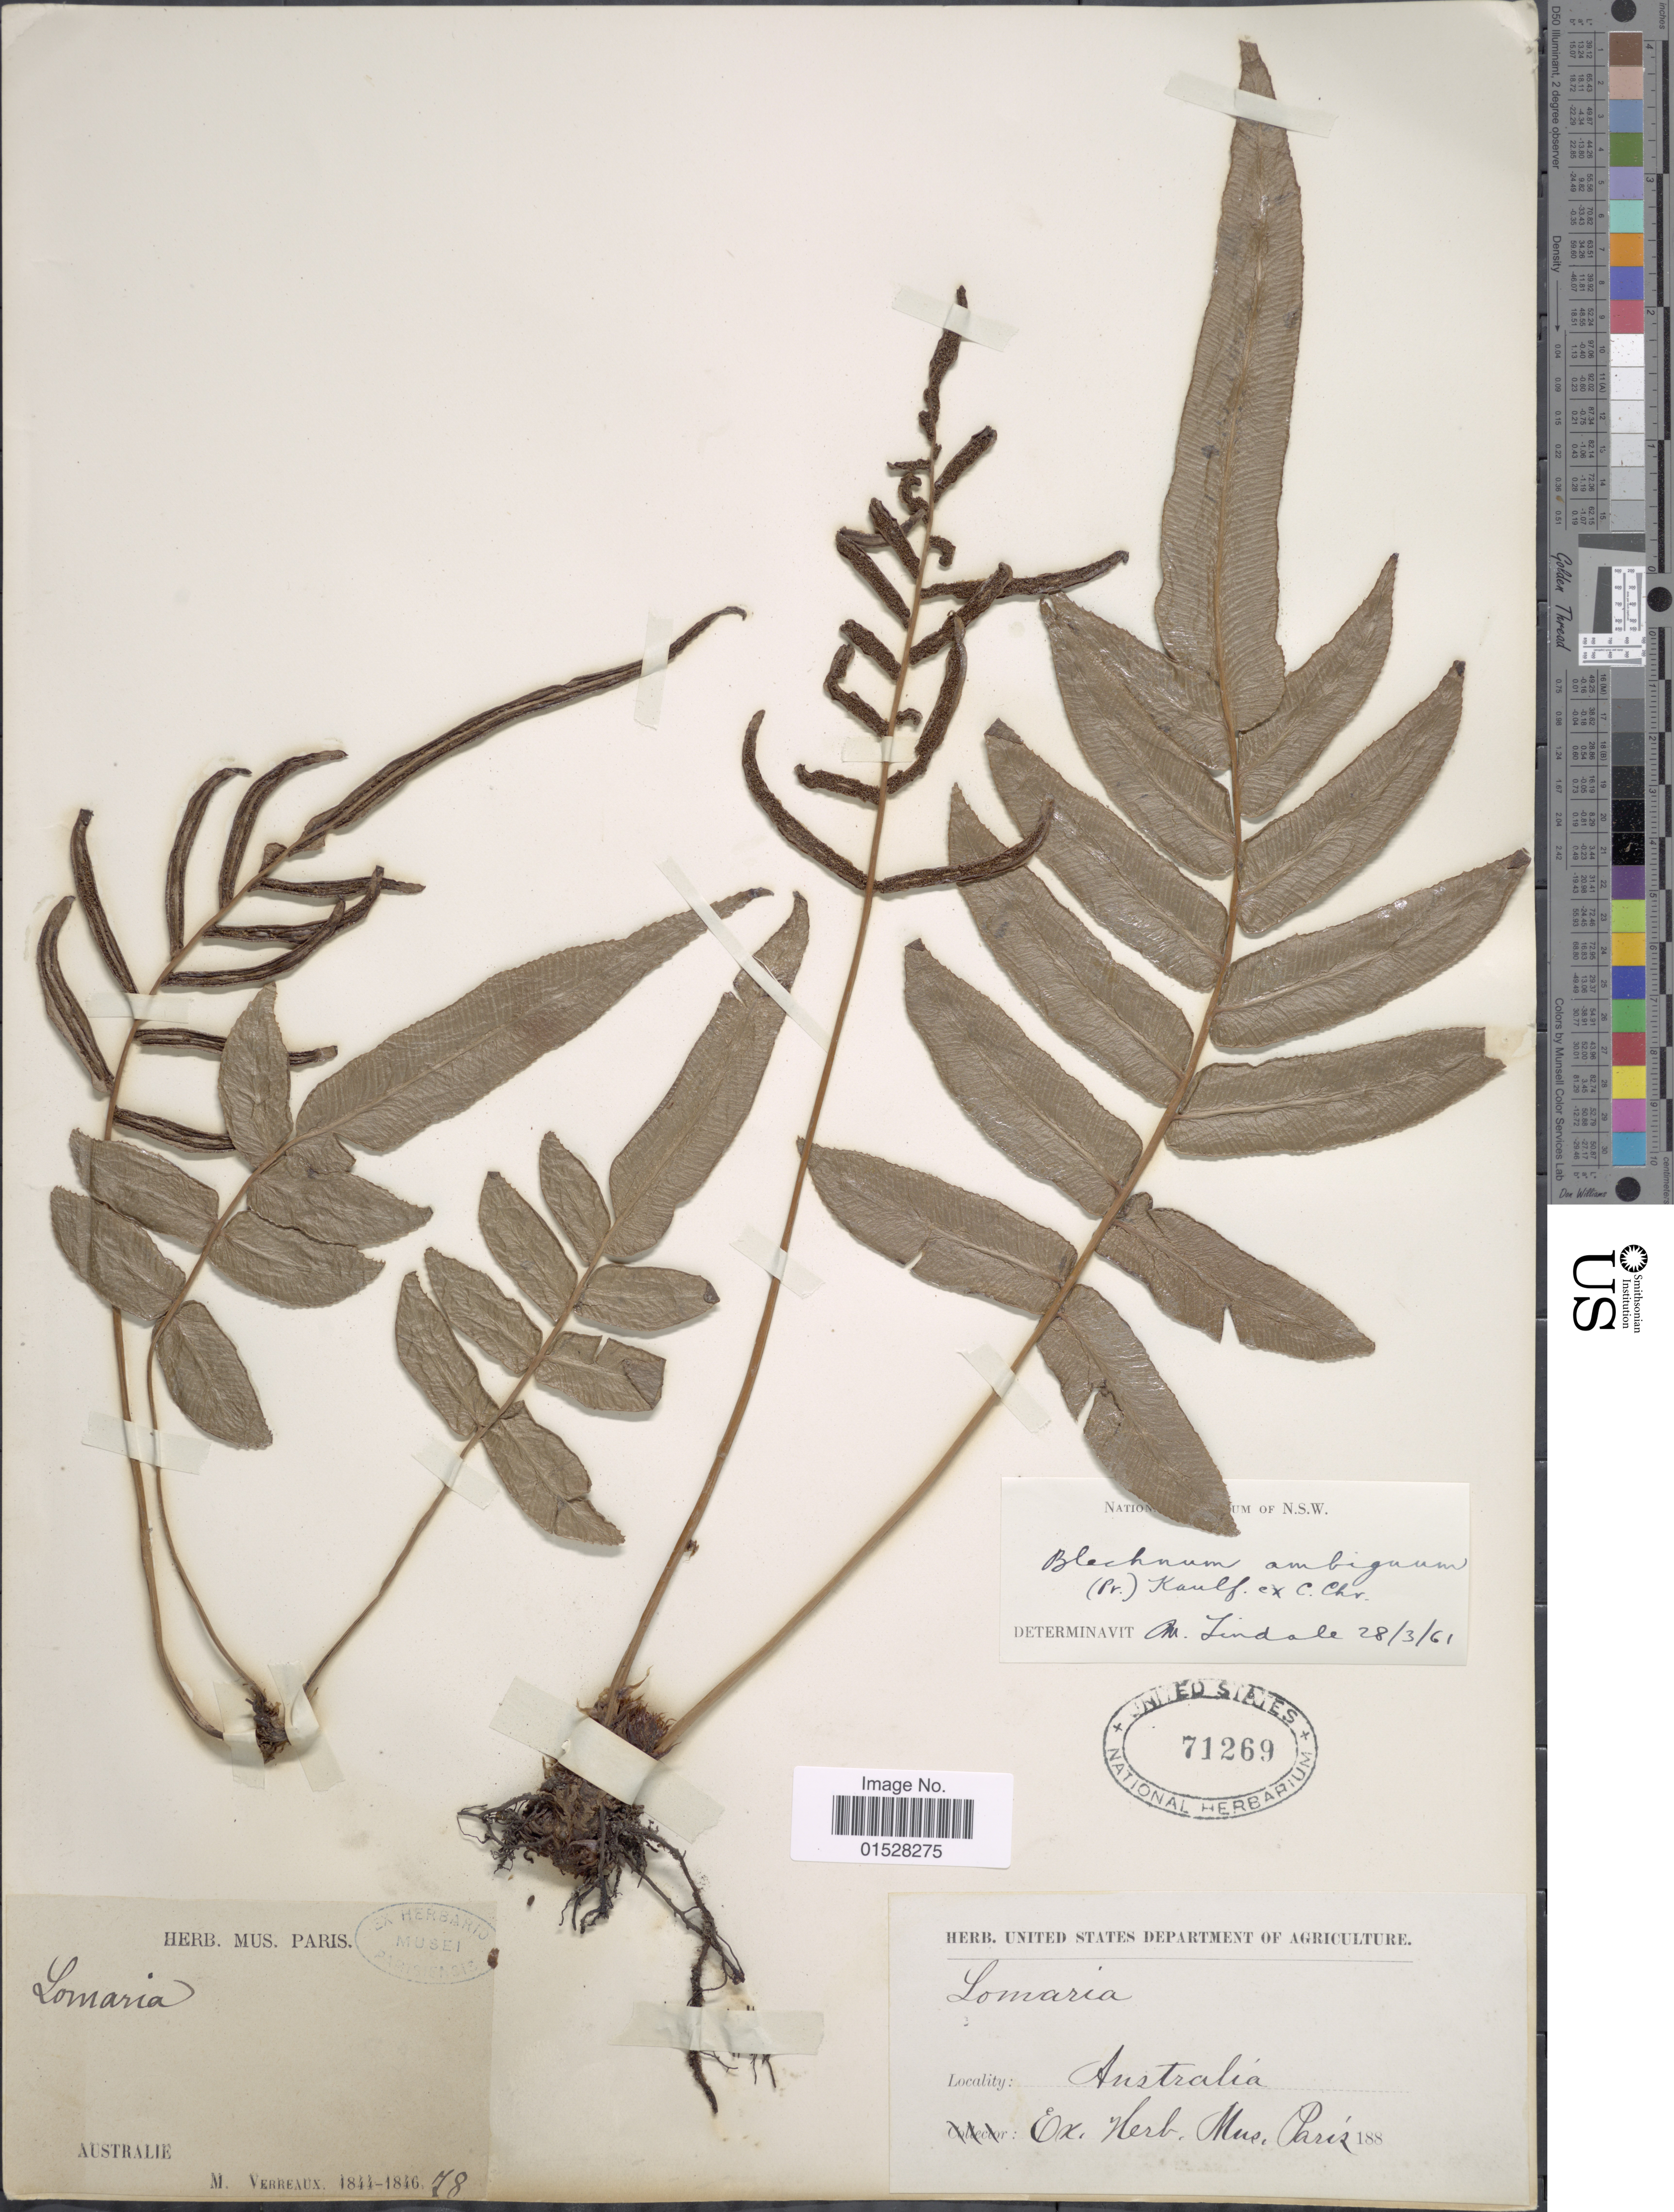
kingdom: Plantae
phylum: Tracheophyta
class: Polypodiopsida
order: Polypodiales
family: Blechnaceae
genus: Blechnum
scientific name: Blechnum ambiguum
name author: Kaulf. ex C. Presl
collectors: M. Verreaux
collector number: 78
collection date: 1844/1846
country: Australia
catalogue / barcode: US 71269